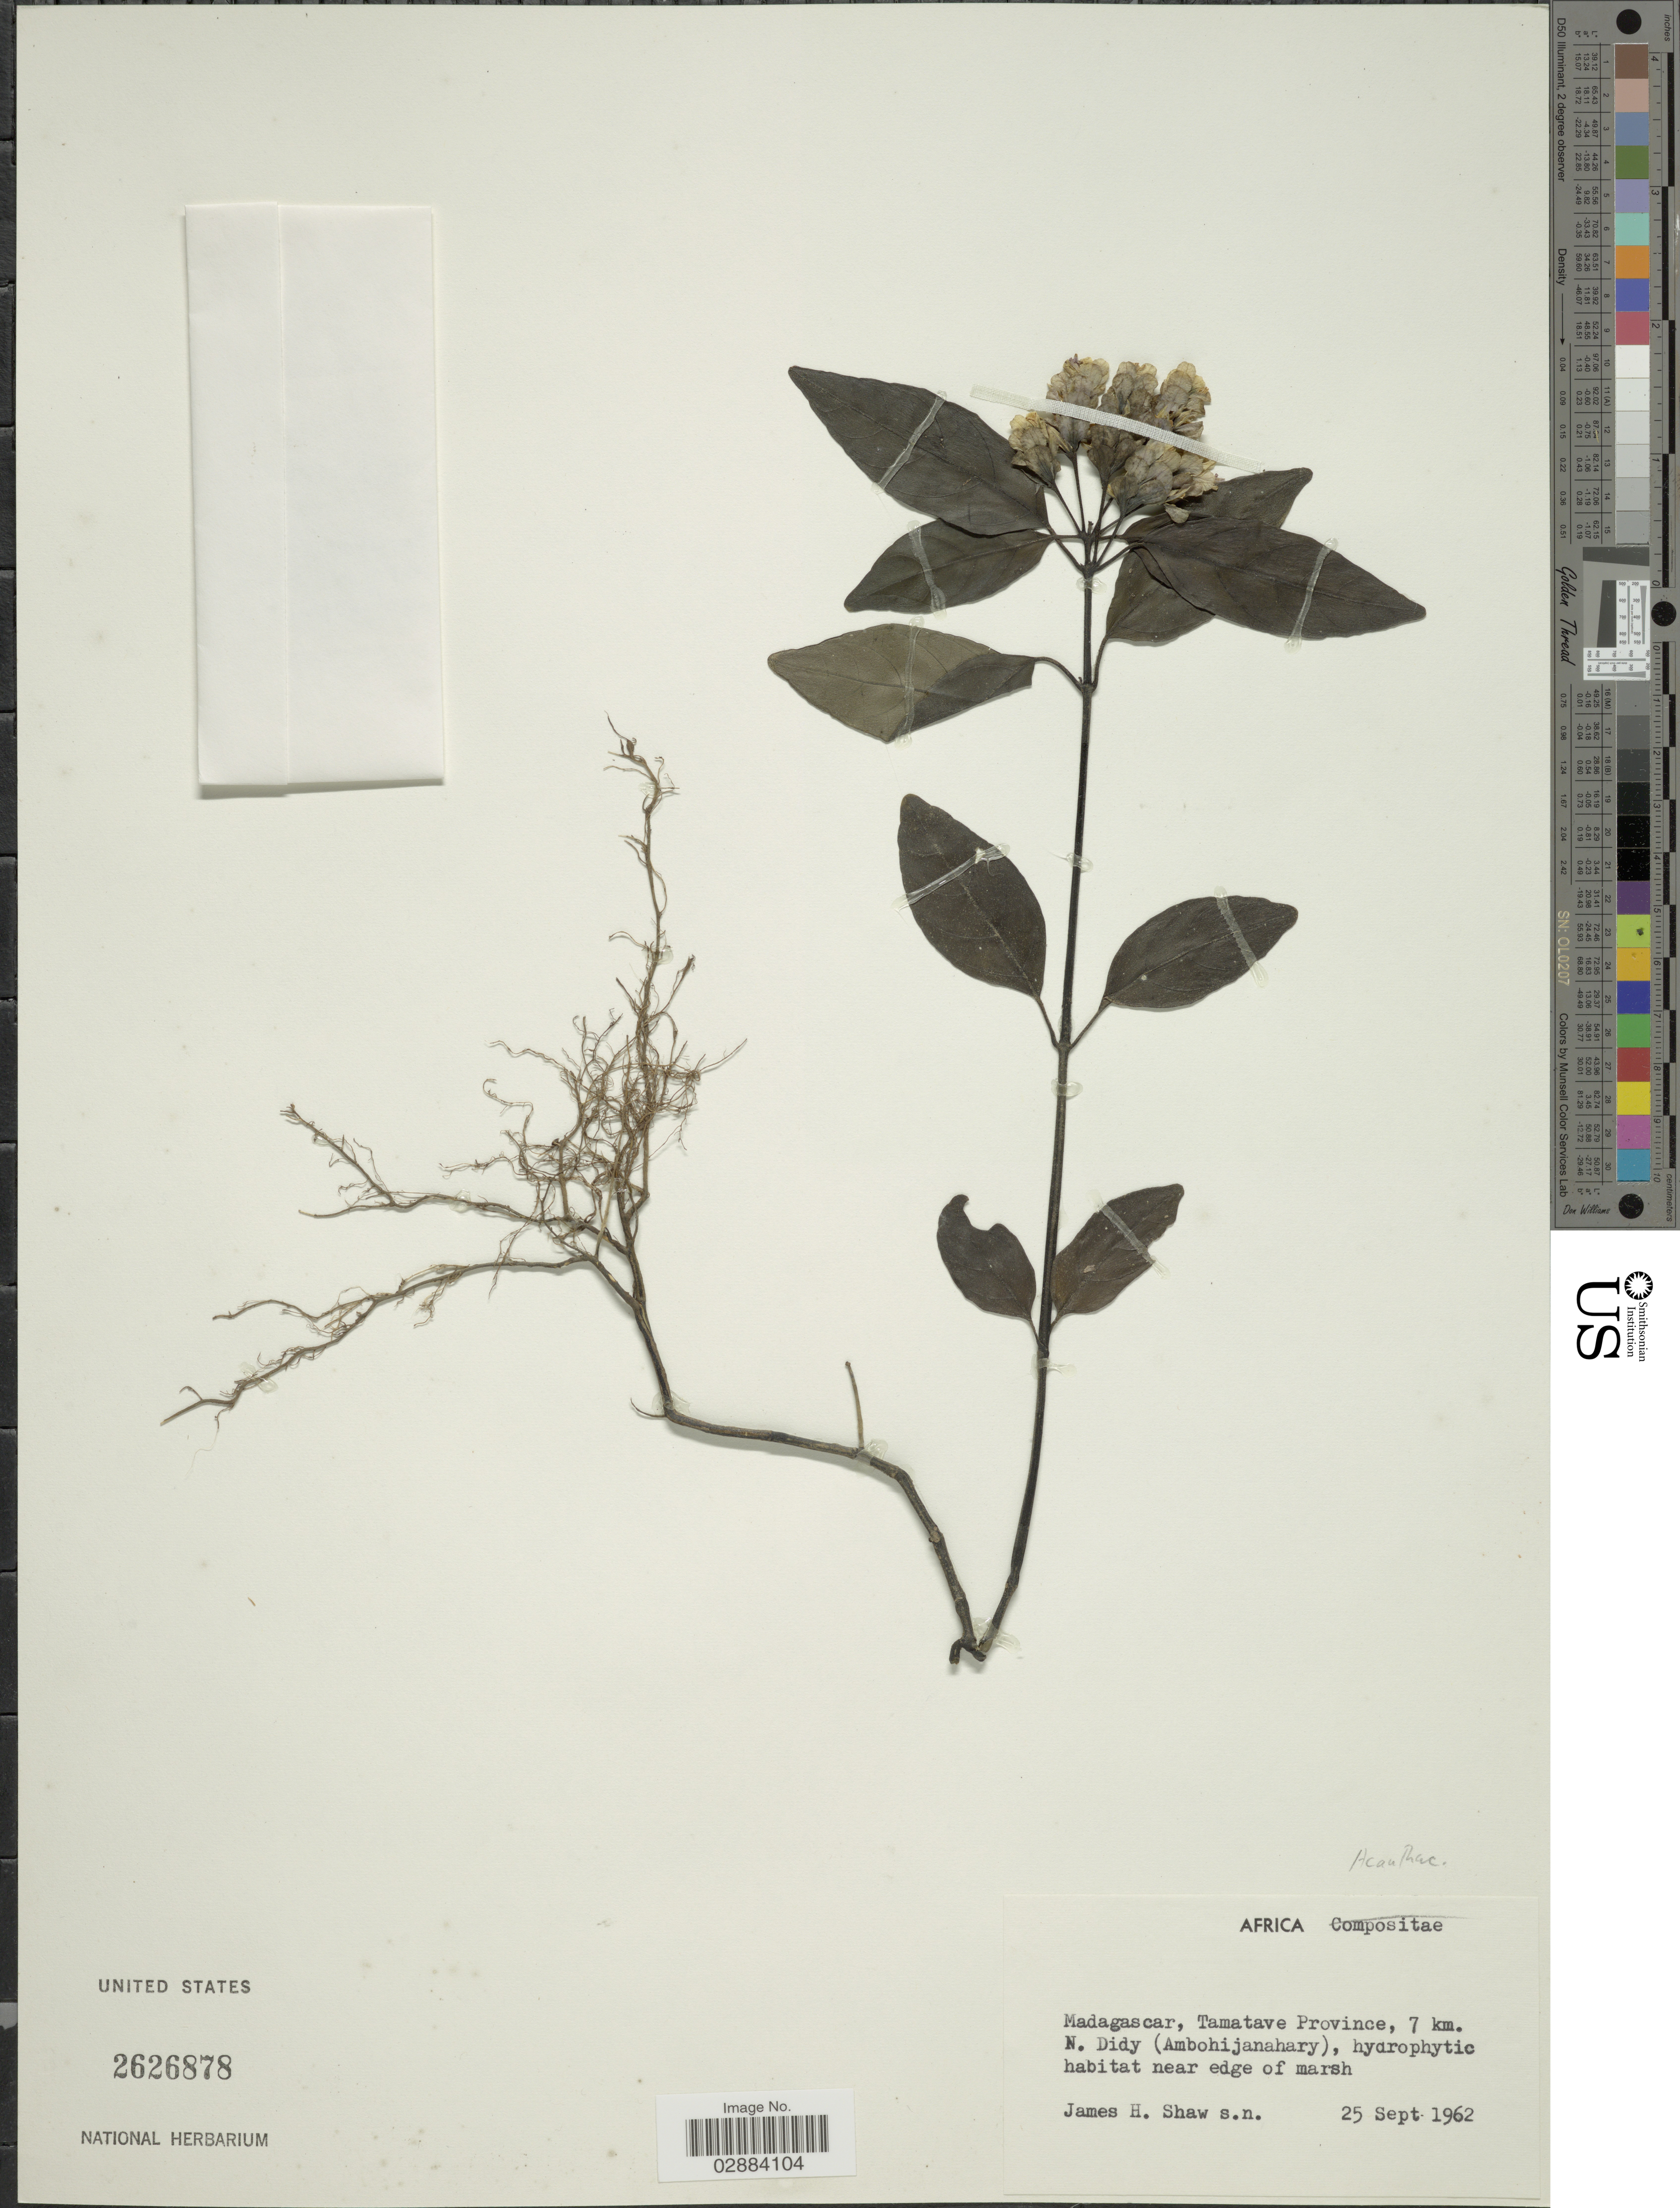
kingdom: Plantae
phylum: Tracheophyta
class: Magnoliopsida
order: Lamiales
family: Acanthaceae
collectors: J. H. Shaw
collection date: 1962-09-25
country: Madagascar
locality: Africa. Tamatave Province. 7 km. N. Didy (Ambohijanahary), hydrophytic habitat near edge of marsh.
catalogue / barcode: US 2626878